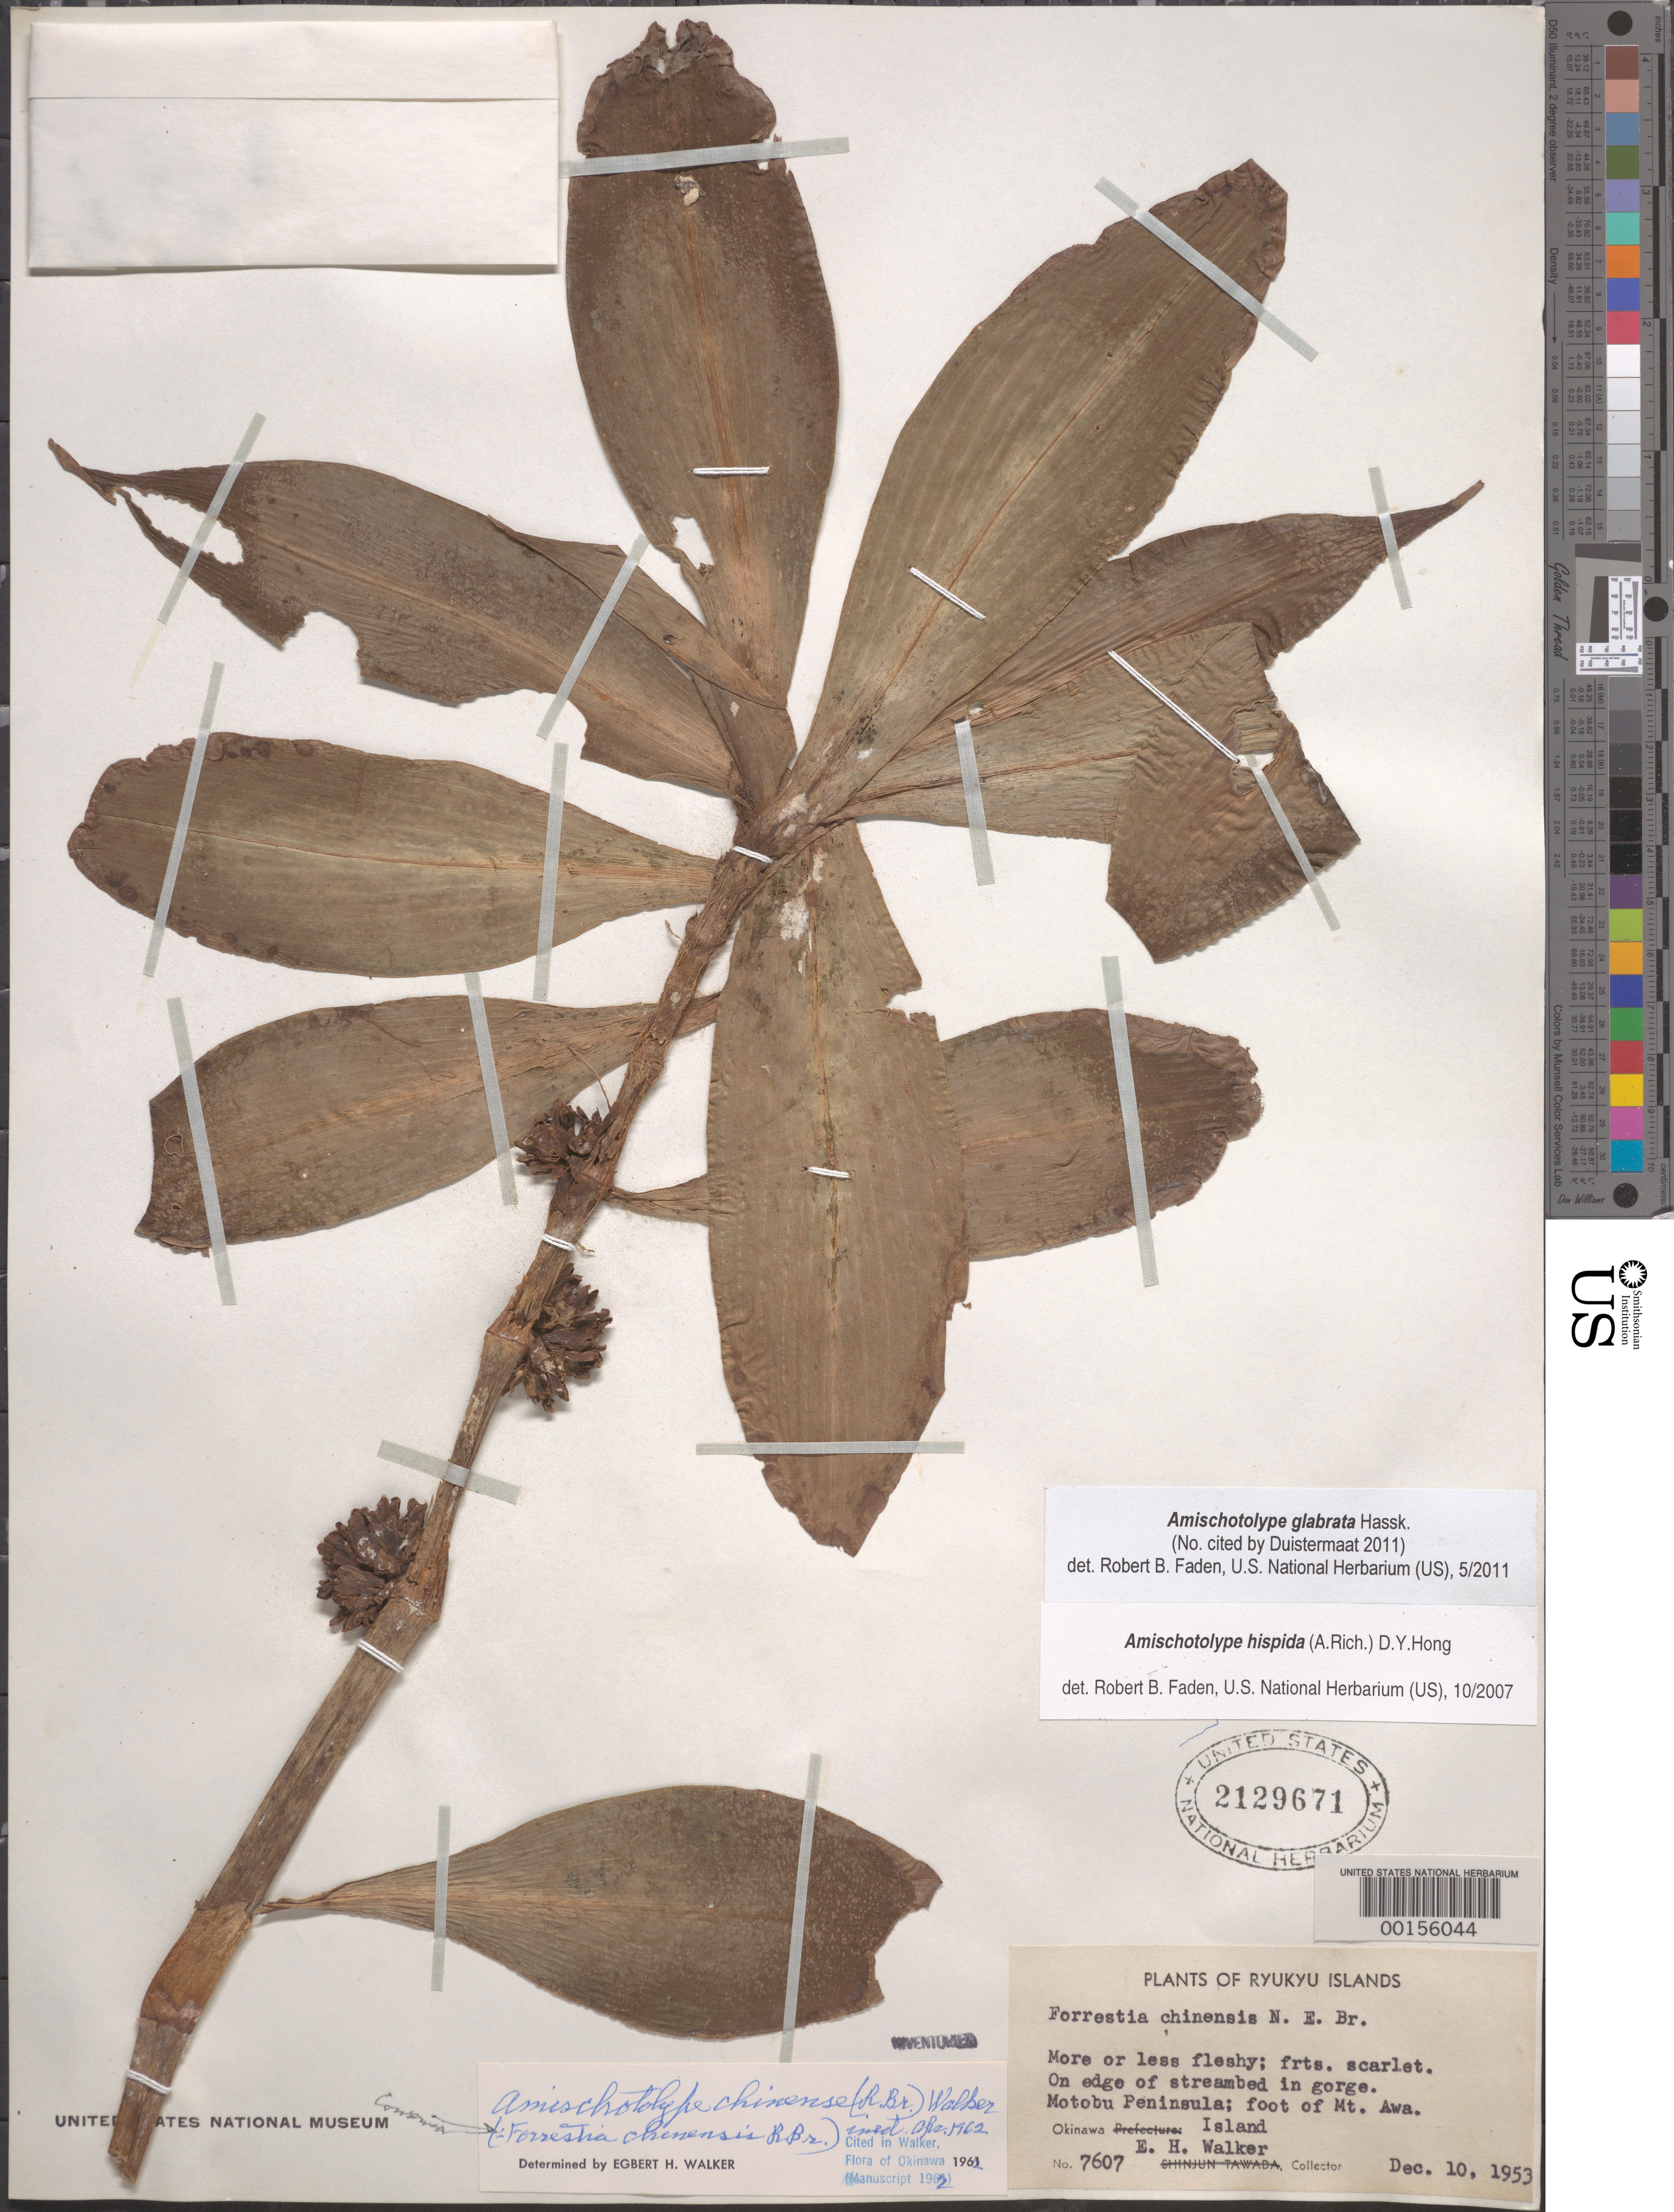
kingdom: Plantae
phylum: Tracheophyta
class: Liliopsida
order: Commelinales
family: Commelinaceae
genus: Amischotolype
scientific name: Amischotolype glabrata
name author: Hassk.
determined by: Faden, Robert B., (US), Smithsonian Institution - National Museum of Natural History (UNITED STATES)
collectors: E. H. Walker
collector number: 7607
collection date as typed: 10 Dec 1953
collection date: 1953-12-10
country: Japan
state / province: Okinawa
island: Ryukyu Is.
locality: Mt. awa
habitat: Streambank; gorge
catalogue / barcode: US 2129671